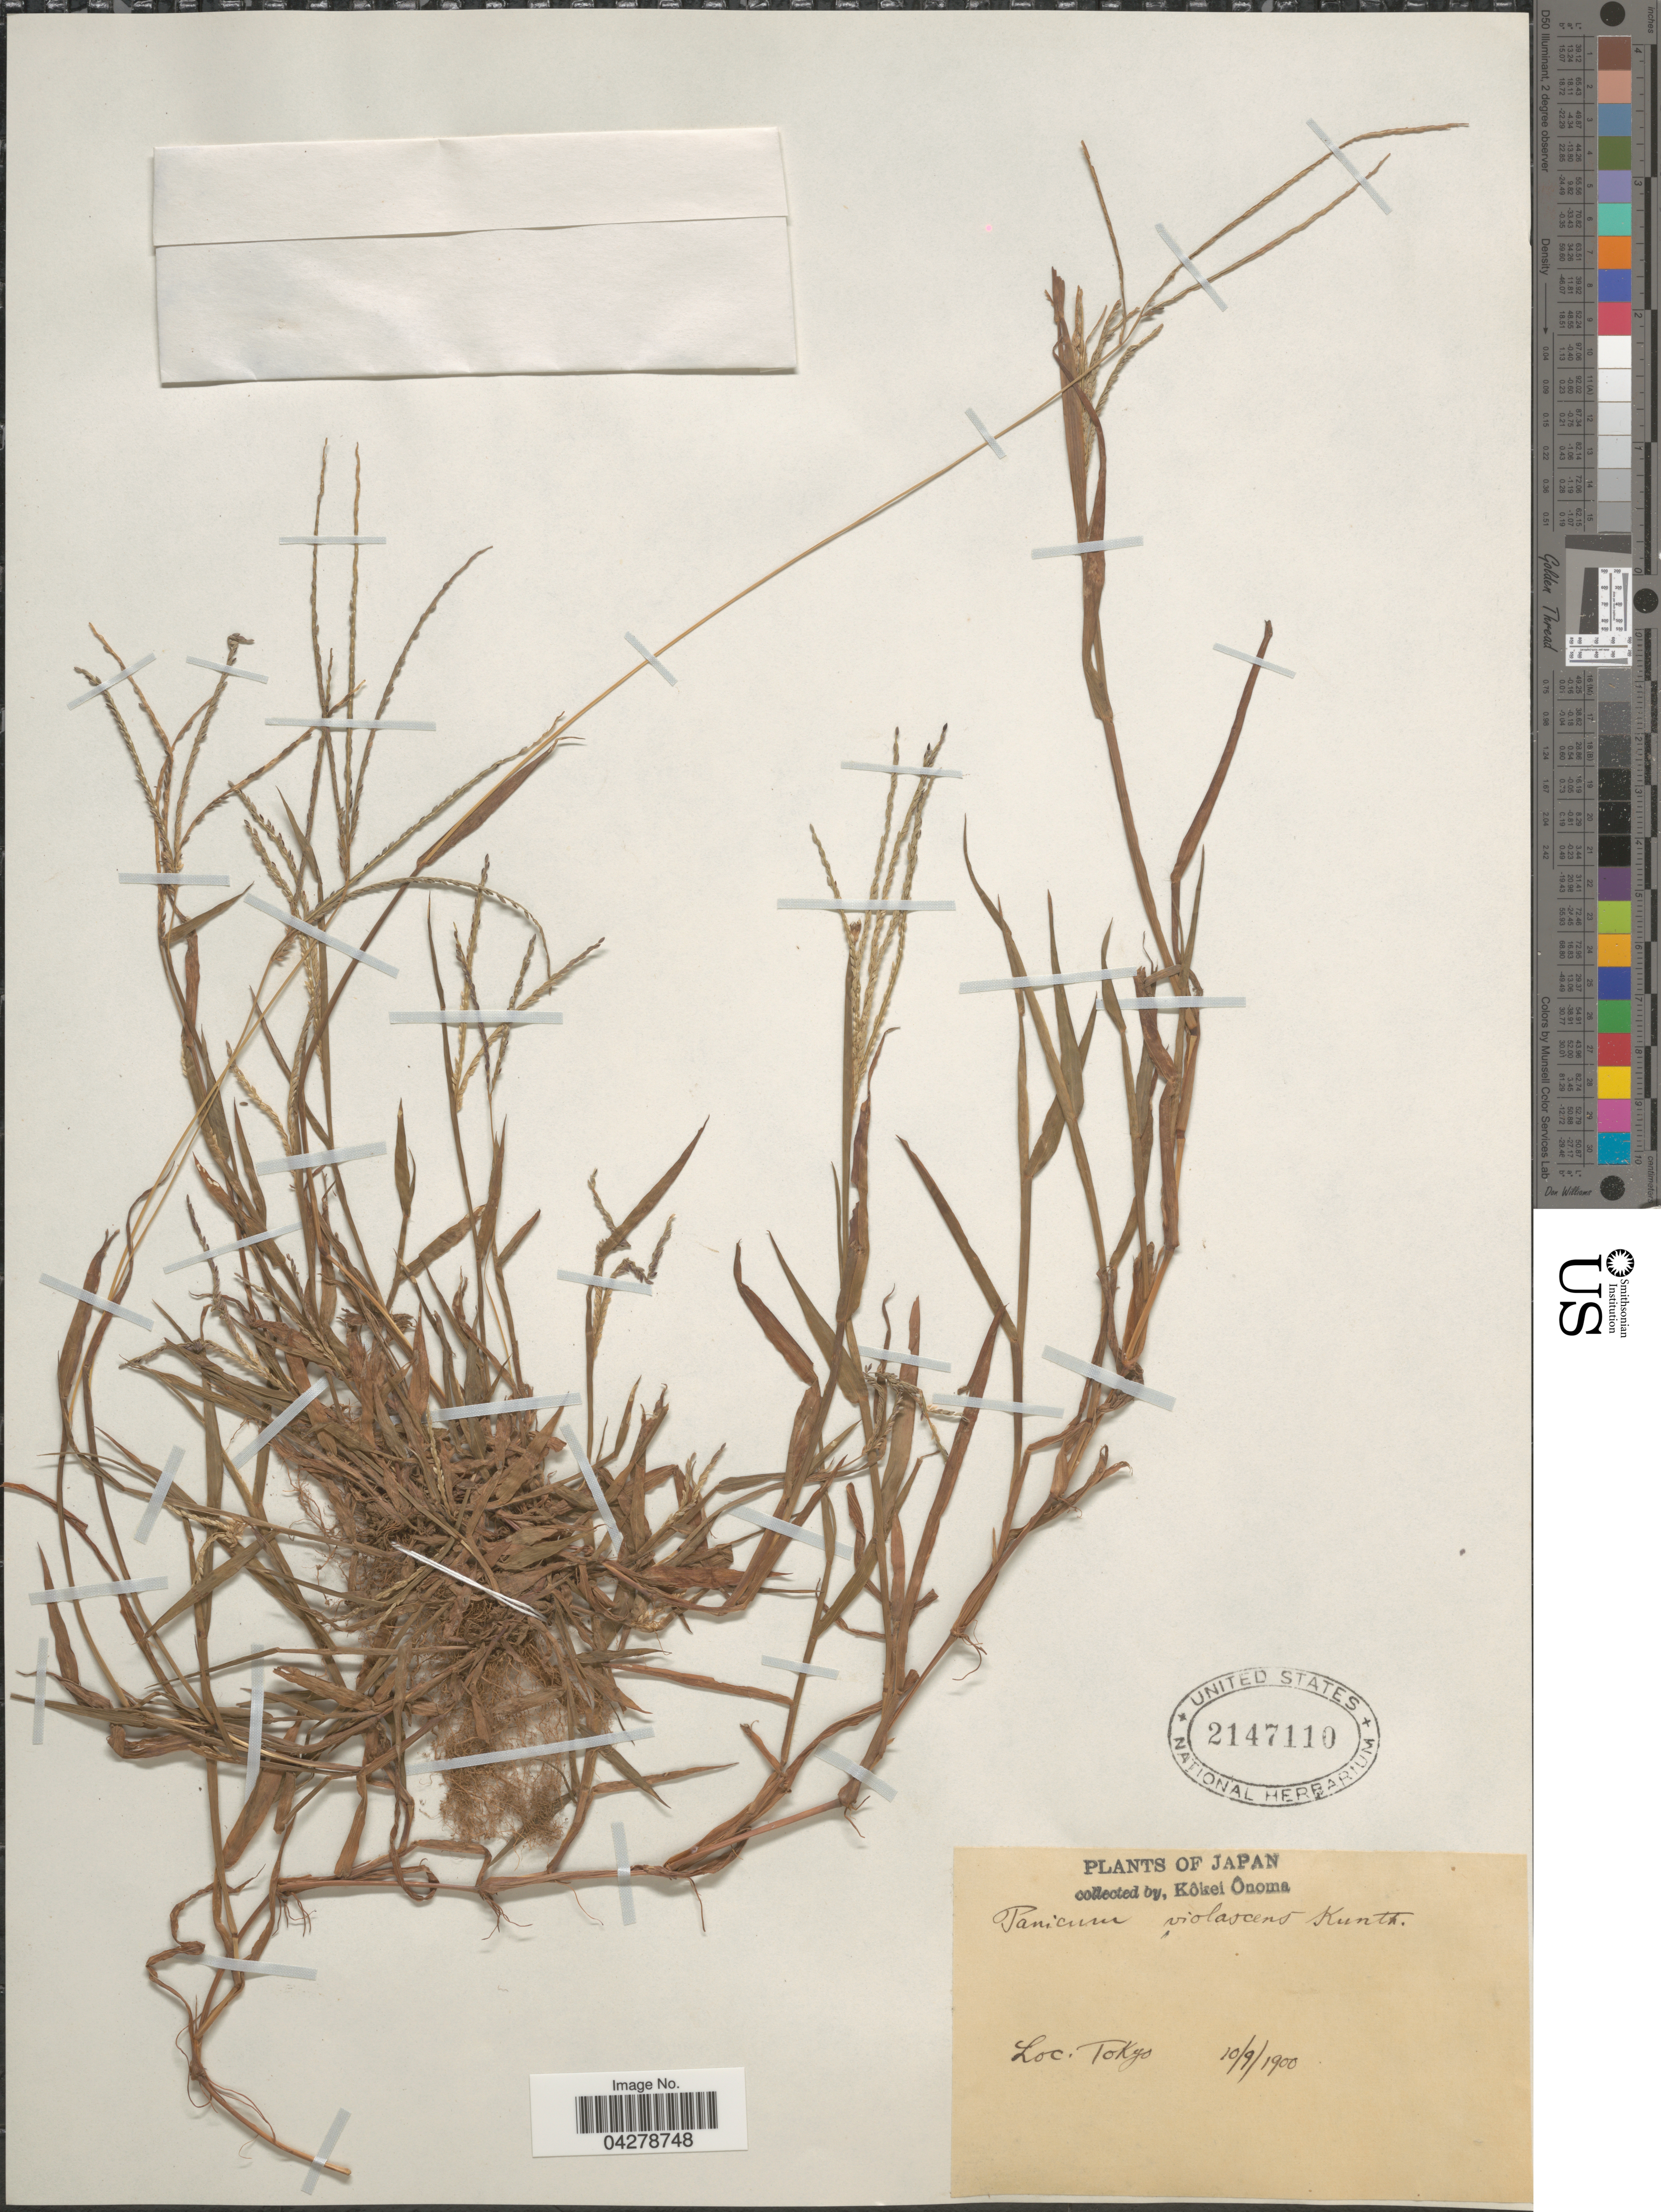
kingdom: Plantae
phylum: Tracheophyta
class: Liliopsida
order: Poales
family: Poaceae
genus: Digitaria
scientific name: Digitaria violascens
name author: Link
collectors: K. Onoma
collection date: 1900-09-10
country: Japan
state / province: Tokyo, Federal City of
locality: Tokyo.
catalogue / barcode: US 2147110